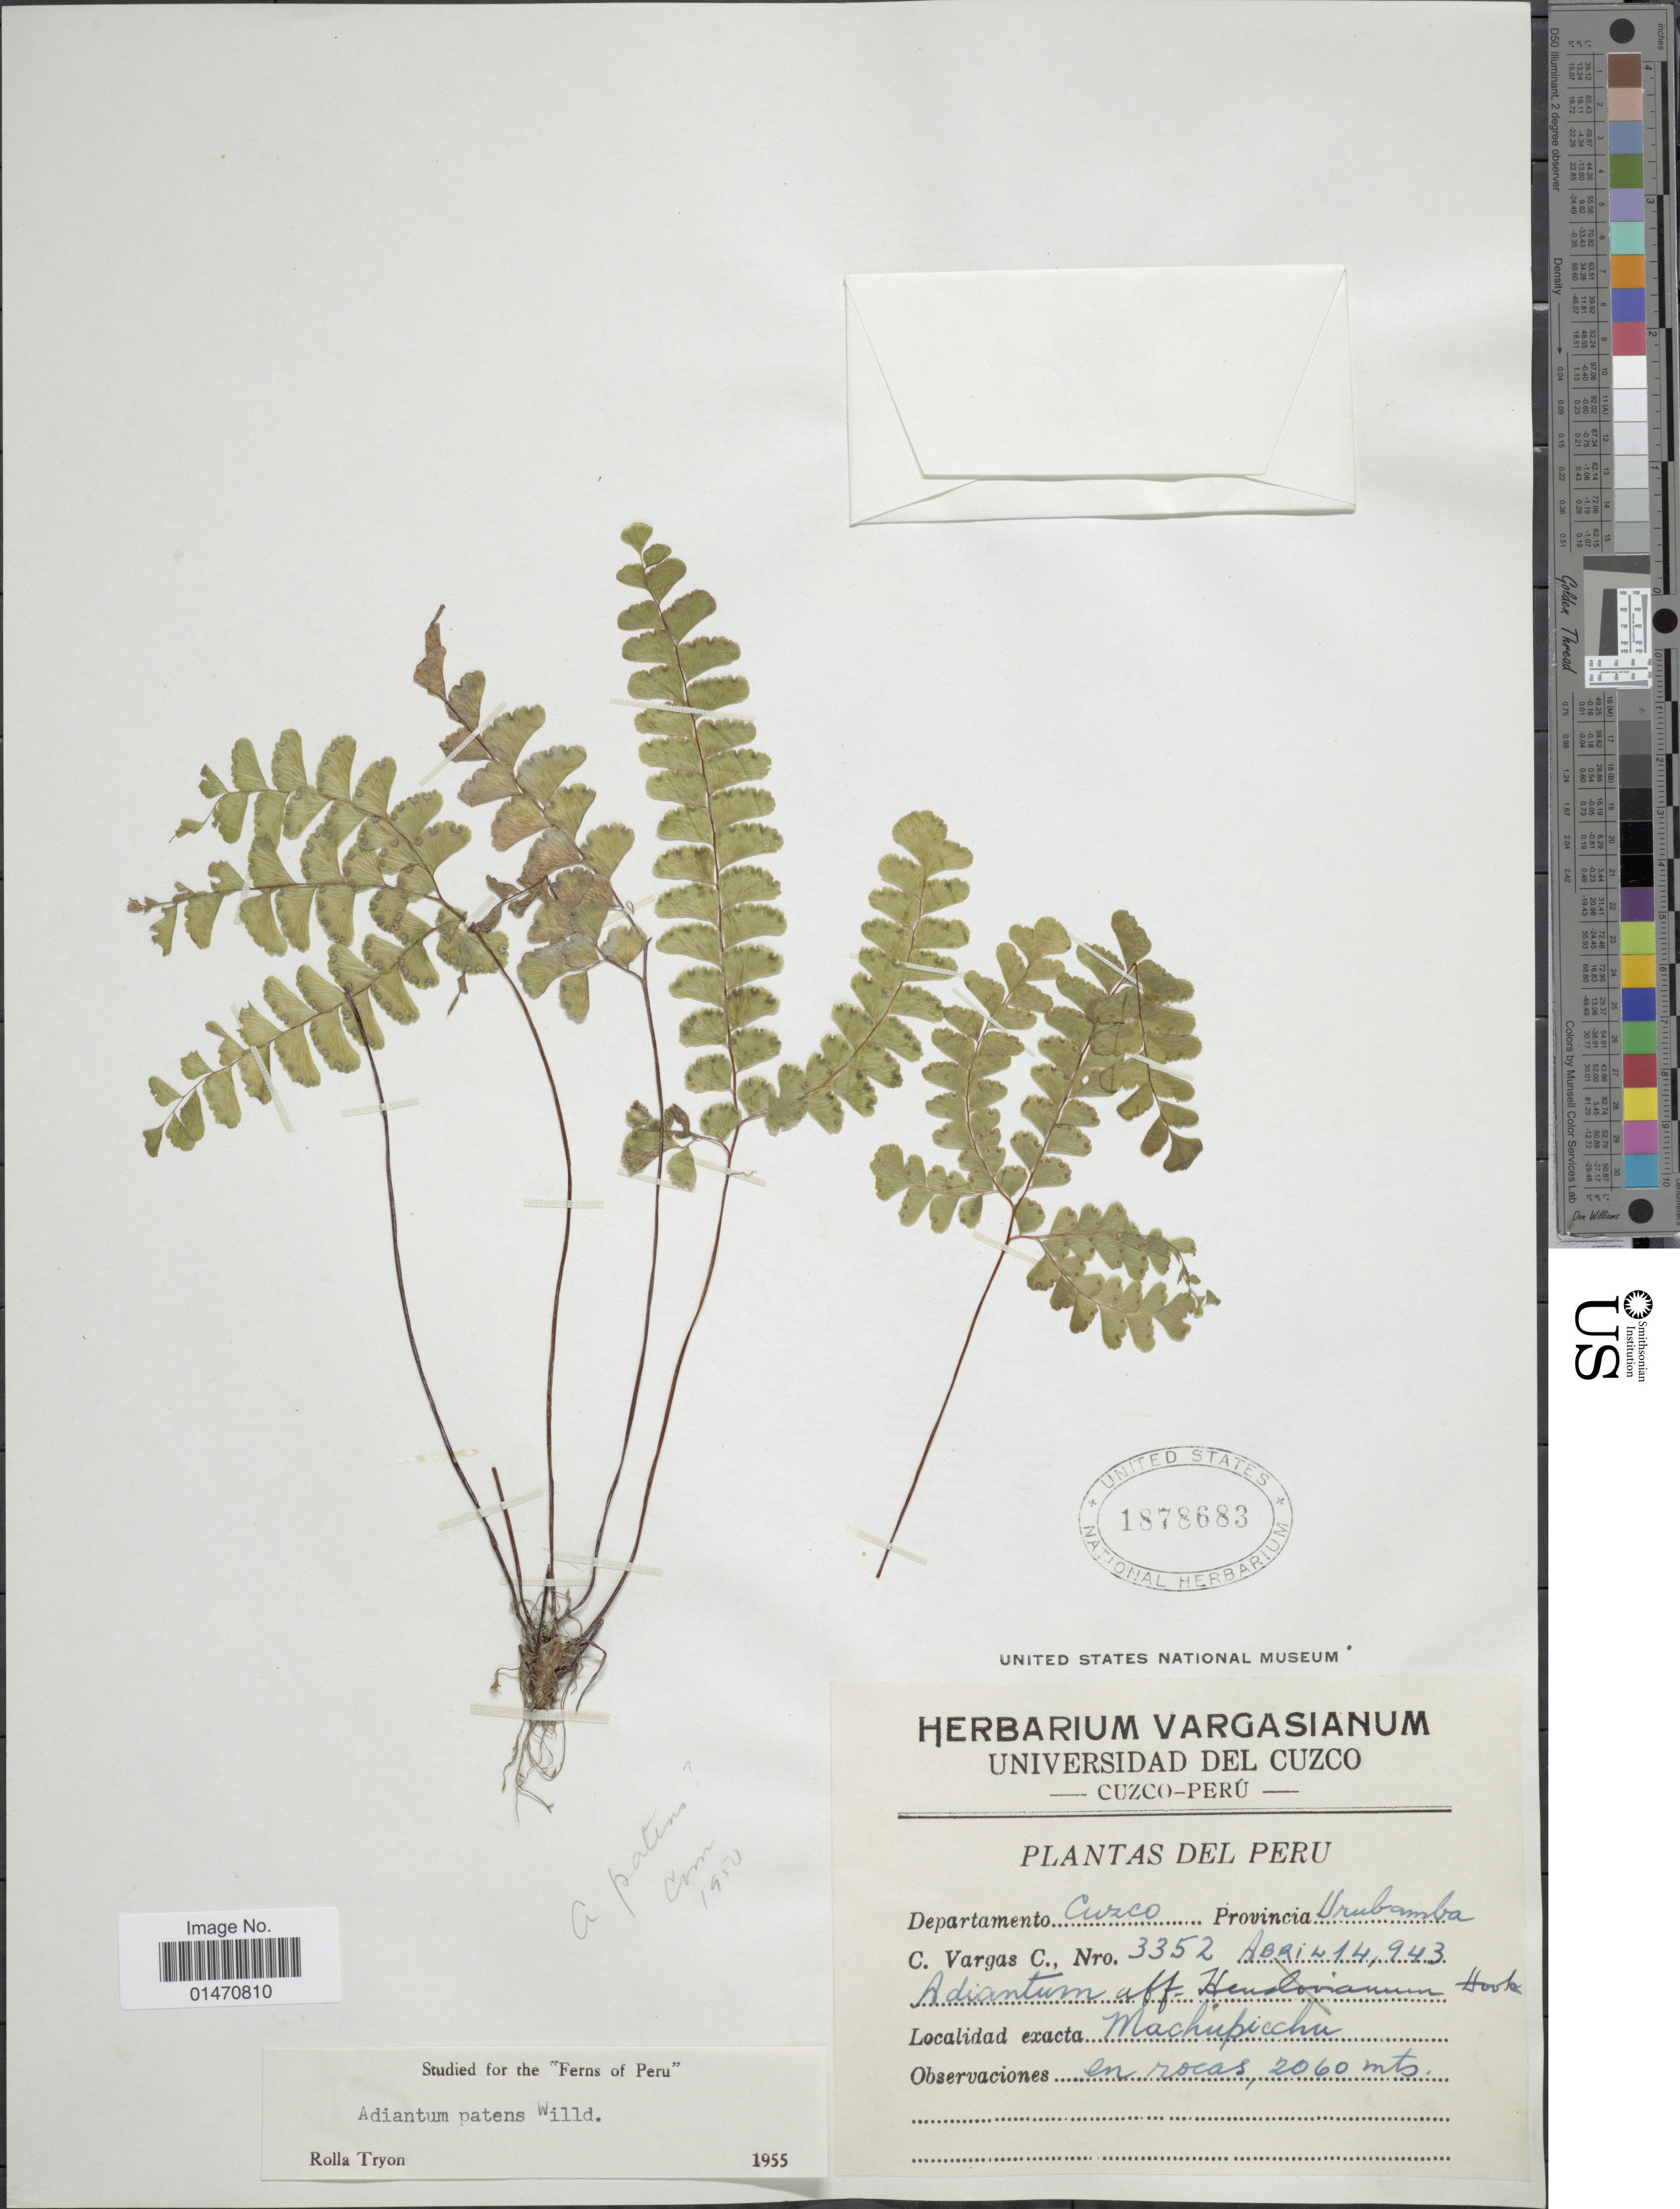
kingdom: Plantae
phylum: Tracheophyta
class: Polypodiopsida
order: Polypodiales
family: Pteridaceae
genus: Adiantum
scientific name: Adiantum patens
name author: Willd.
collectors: C. Vargas Calderón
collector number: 3352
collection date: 1943-04-14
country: Peru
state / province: Cusco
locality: Departamento Cuzco, provincia Urubamba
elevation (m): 2060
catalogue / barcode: US 1878683